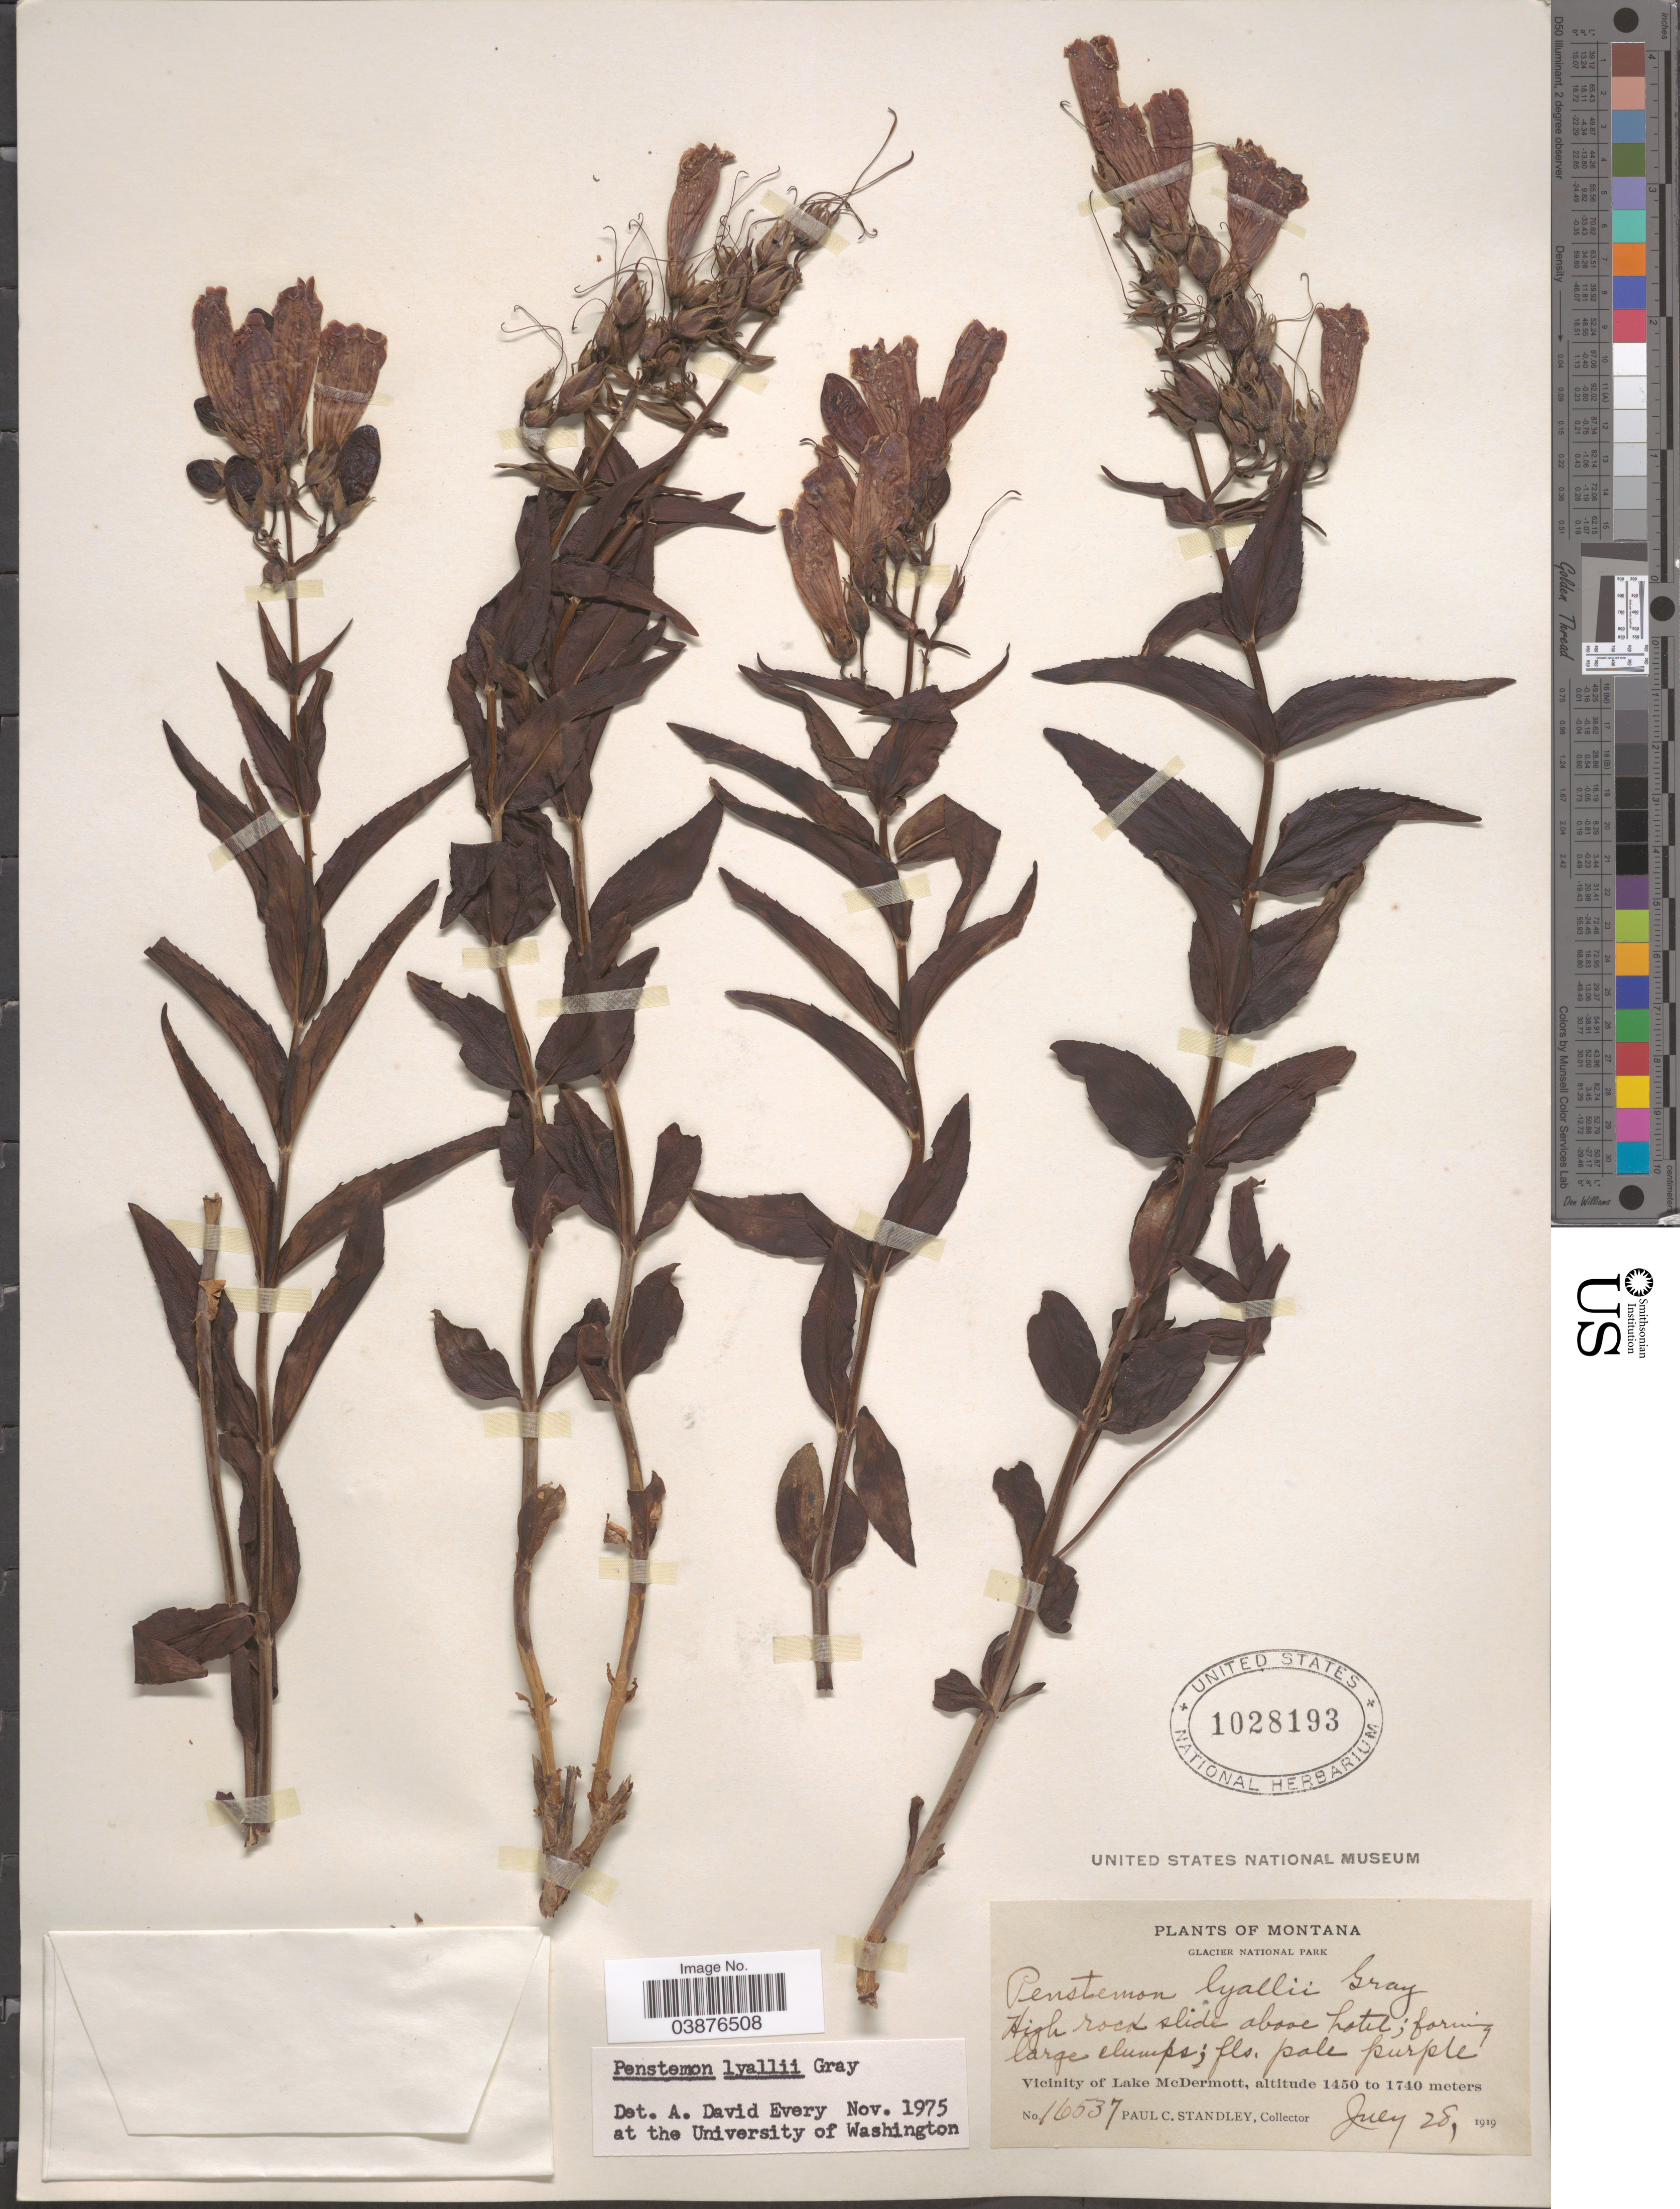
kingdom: Plantae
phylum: Tracheophyta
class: Magnoliopsida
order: Lamiales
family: Plantaginaceae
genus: Penstemon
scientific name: Penstemon lyallii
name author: (A. Gray) A. Gray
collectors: P. C. Standley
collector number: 16537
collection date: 1919-07-28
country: United States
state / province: Montana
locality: Glacier National Park. Vicinity of Lake McDermott.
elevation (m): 1450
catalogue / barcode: US 1028193